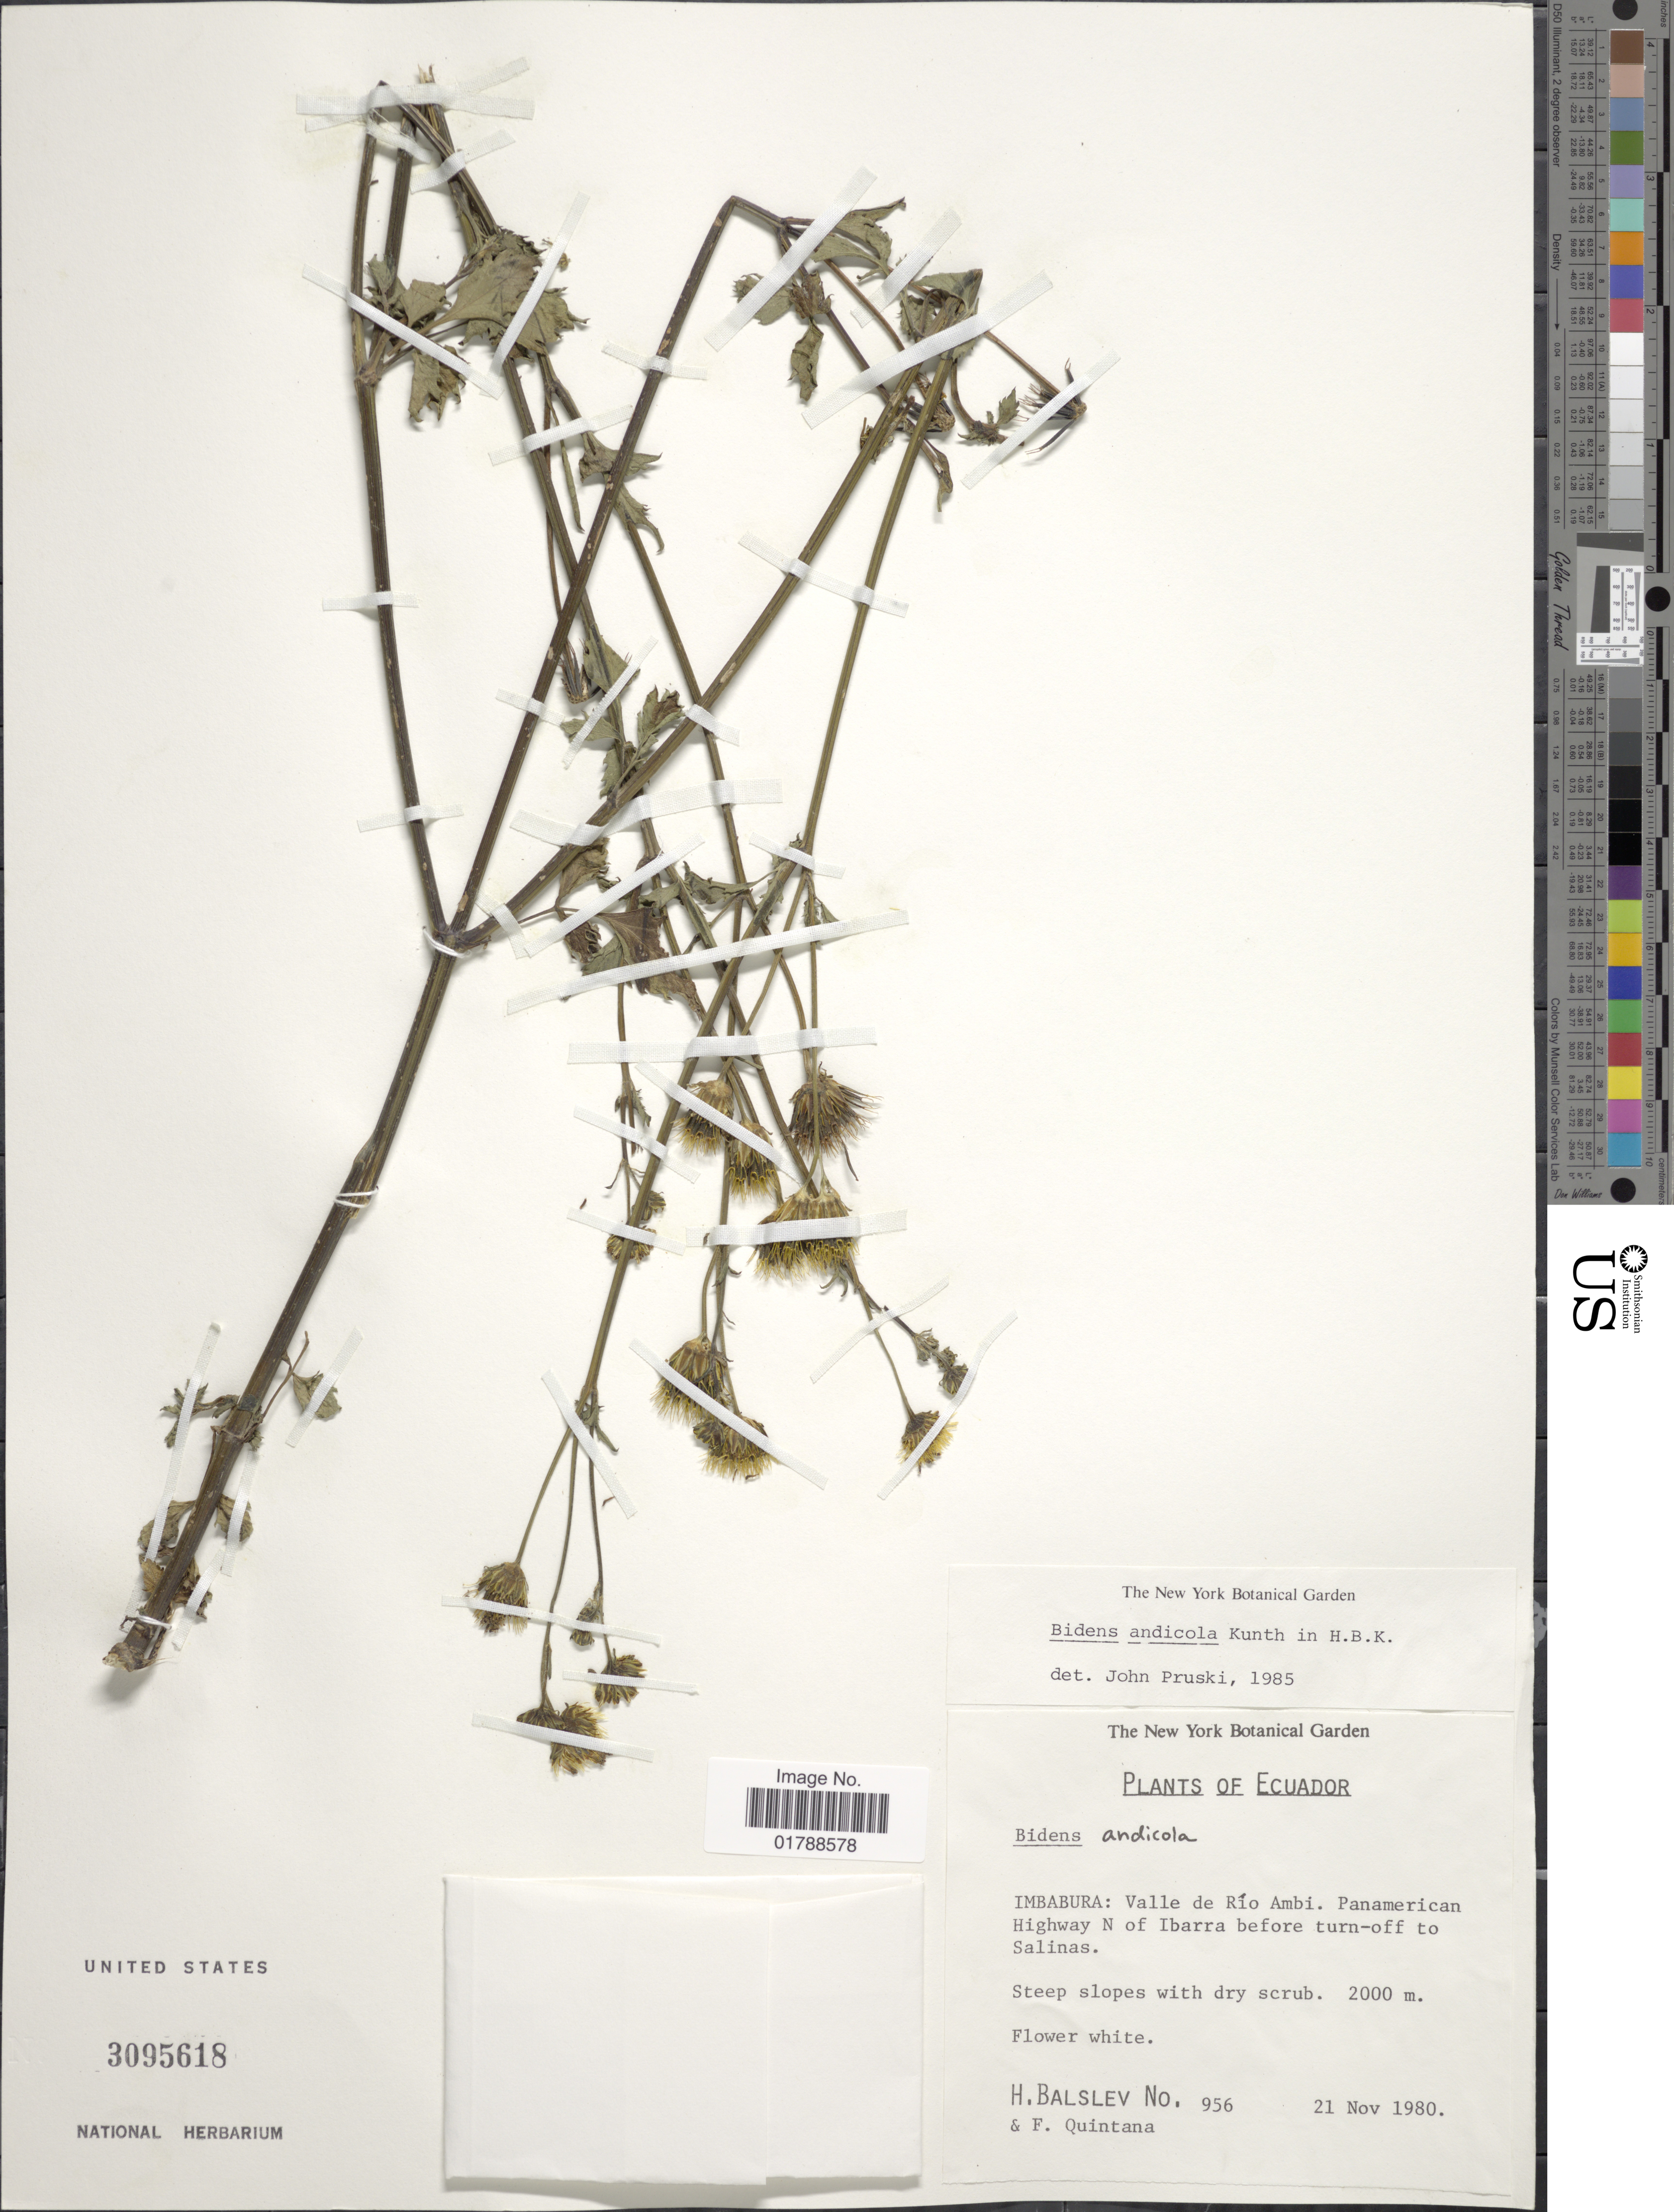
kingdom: Plantae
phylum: Tracheophyta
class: Magnoliopsida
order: Asterales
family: Asteraceae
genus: Bidens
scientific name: Bidens odorata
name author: Cav.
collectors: H. Balslev & F. Quintana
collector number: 956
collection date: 1980-11-21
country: Ecuador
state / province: Imbabura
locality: Valle de Río Ambi. Panamerican Highway N of Ibarra before turn-off to Salinas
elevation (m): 2000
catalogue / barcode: US 3095618